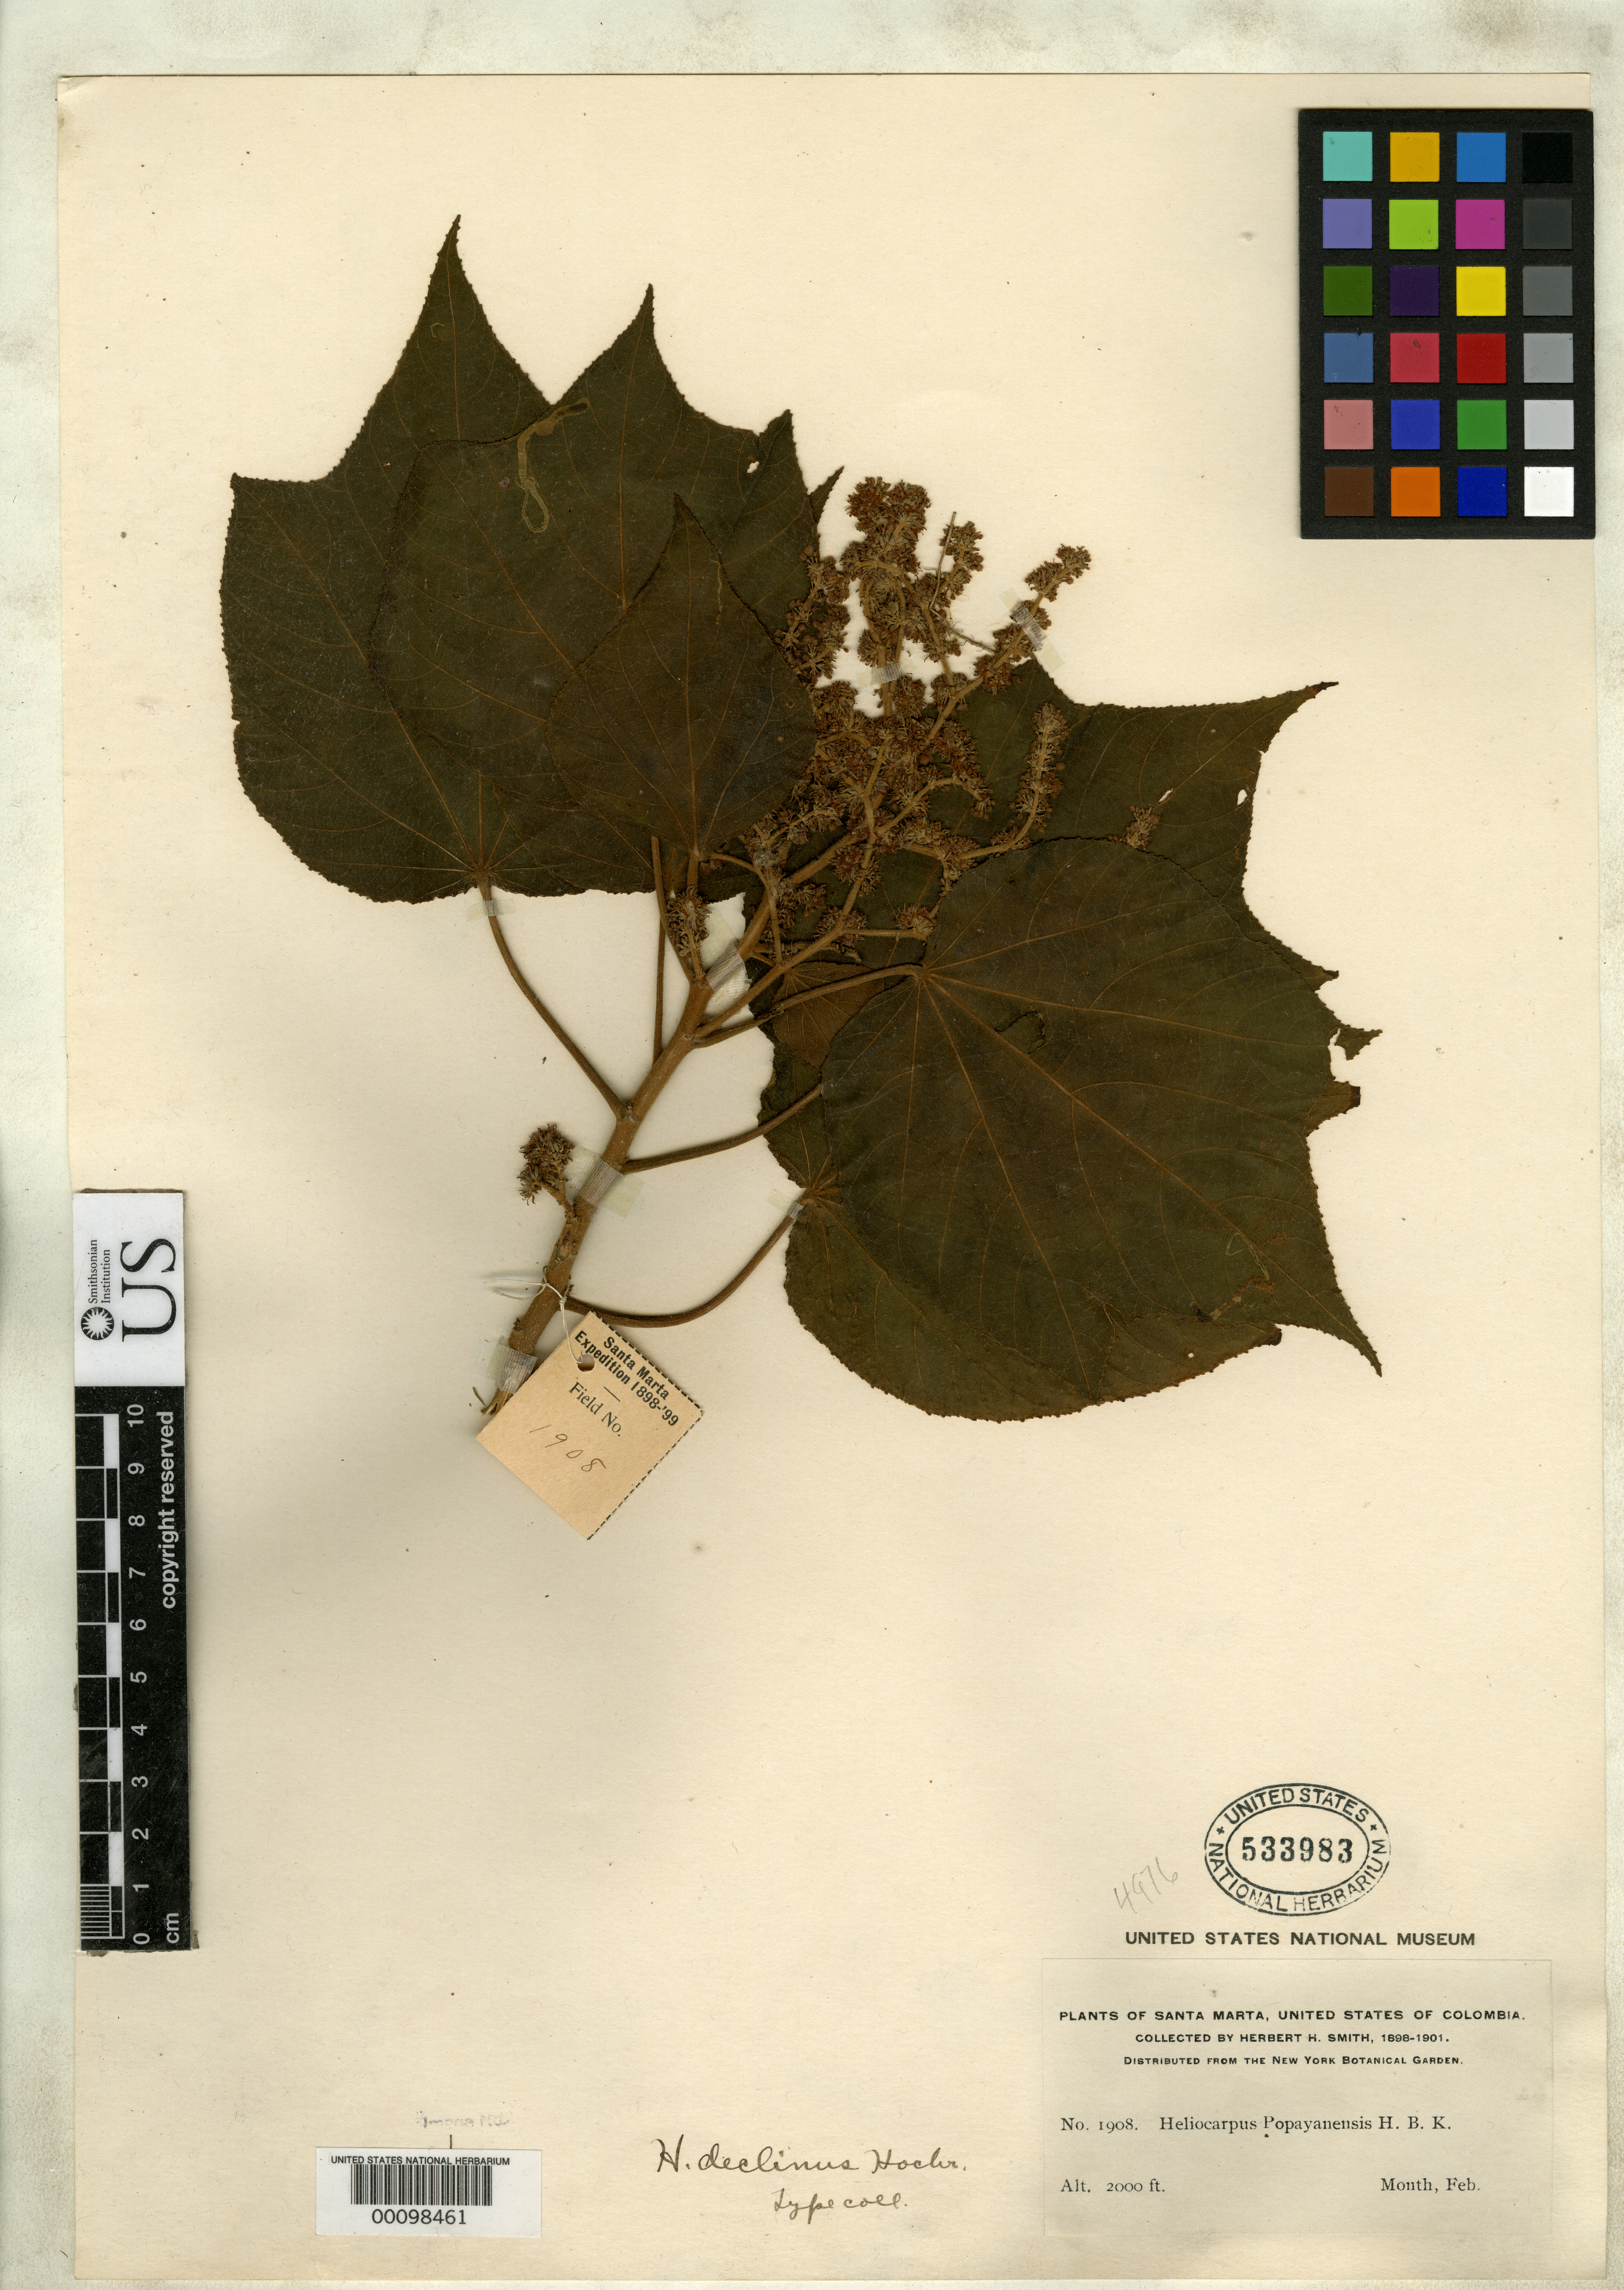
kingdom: Plantae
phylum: Tracheophyta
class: Magnoliopsida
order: Malvales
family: Malvaceae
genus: Heliocarpus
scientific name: Heliocarpus diclinus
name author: Hochr.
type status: Isotype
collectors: Herbert H. Smith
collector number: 1908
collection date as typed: Feb 1898 to -- --- 1901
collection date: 1898-02/1901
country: Colombia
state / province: Magdalena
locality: Santa Marta.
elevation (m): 660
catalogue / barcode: US 533983